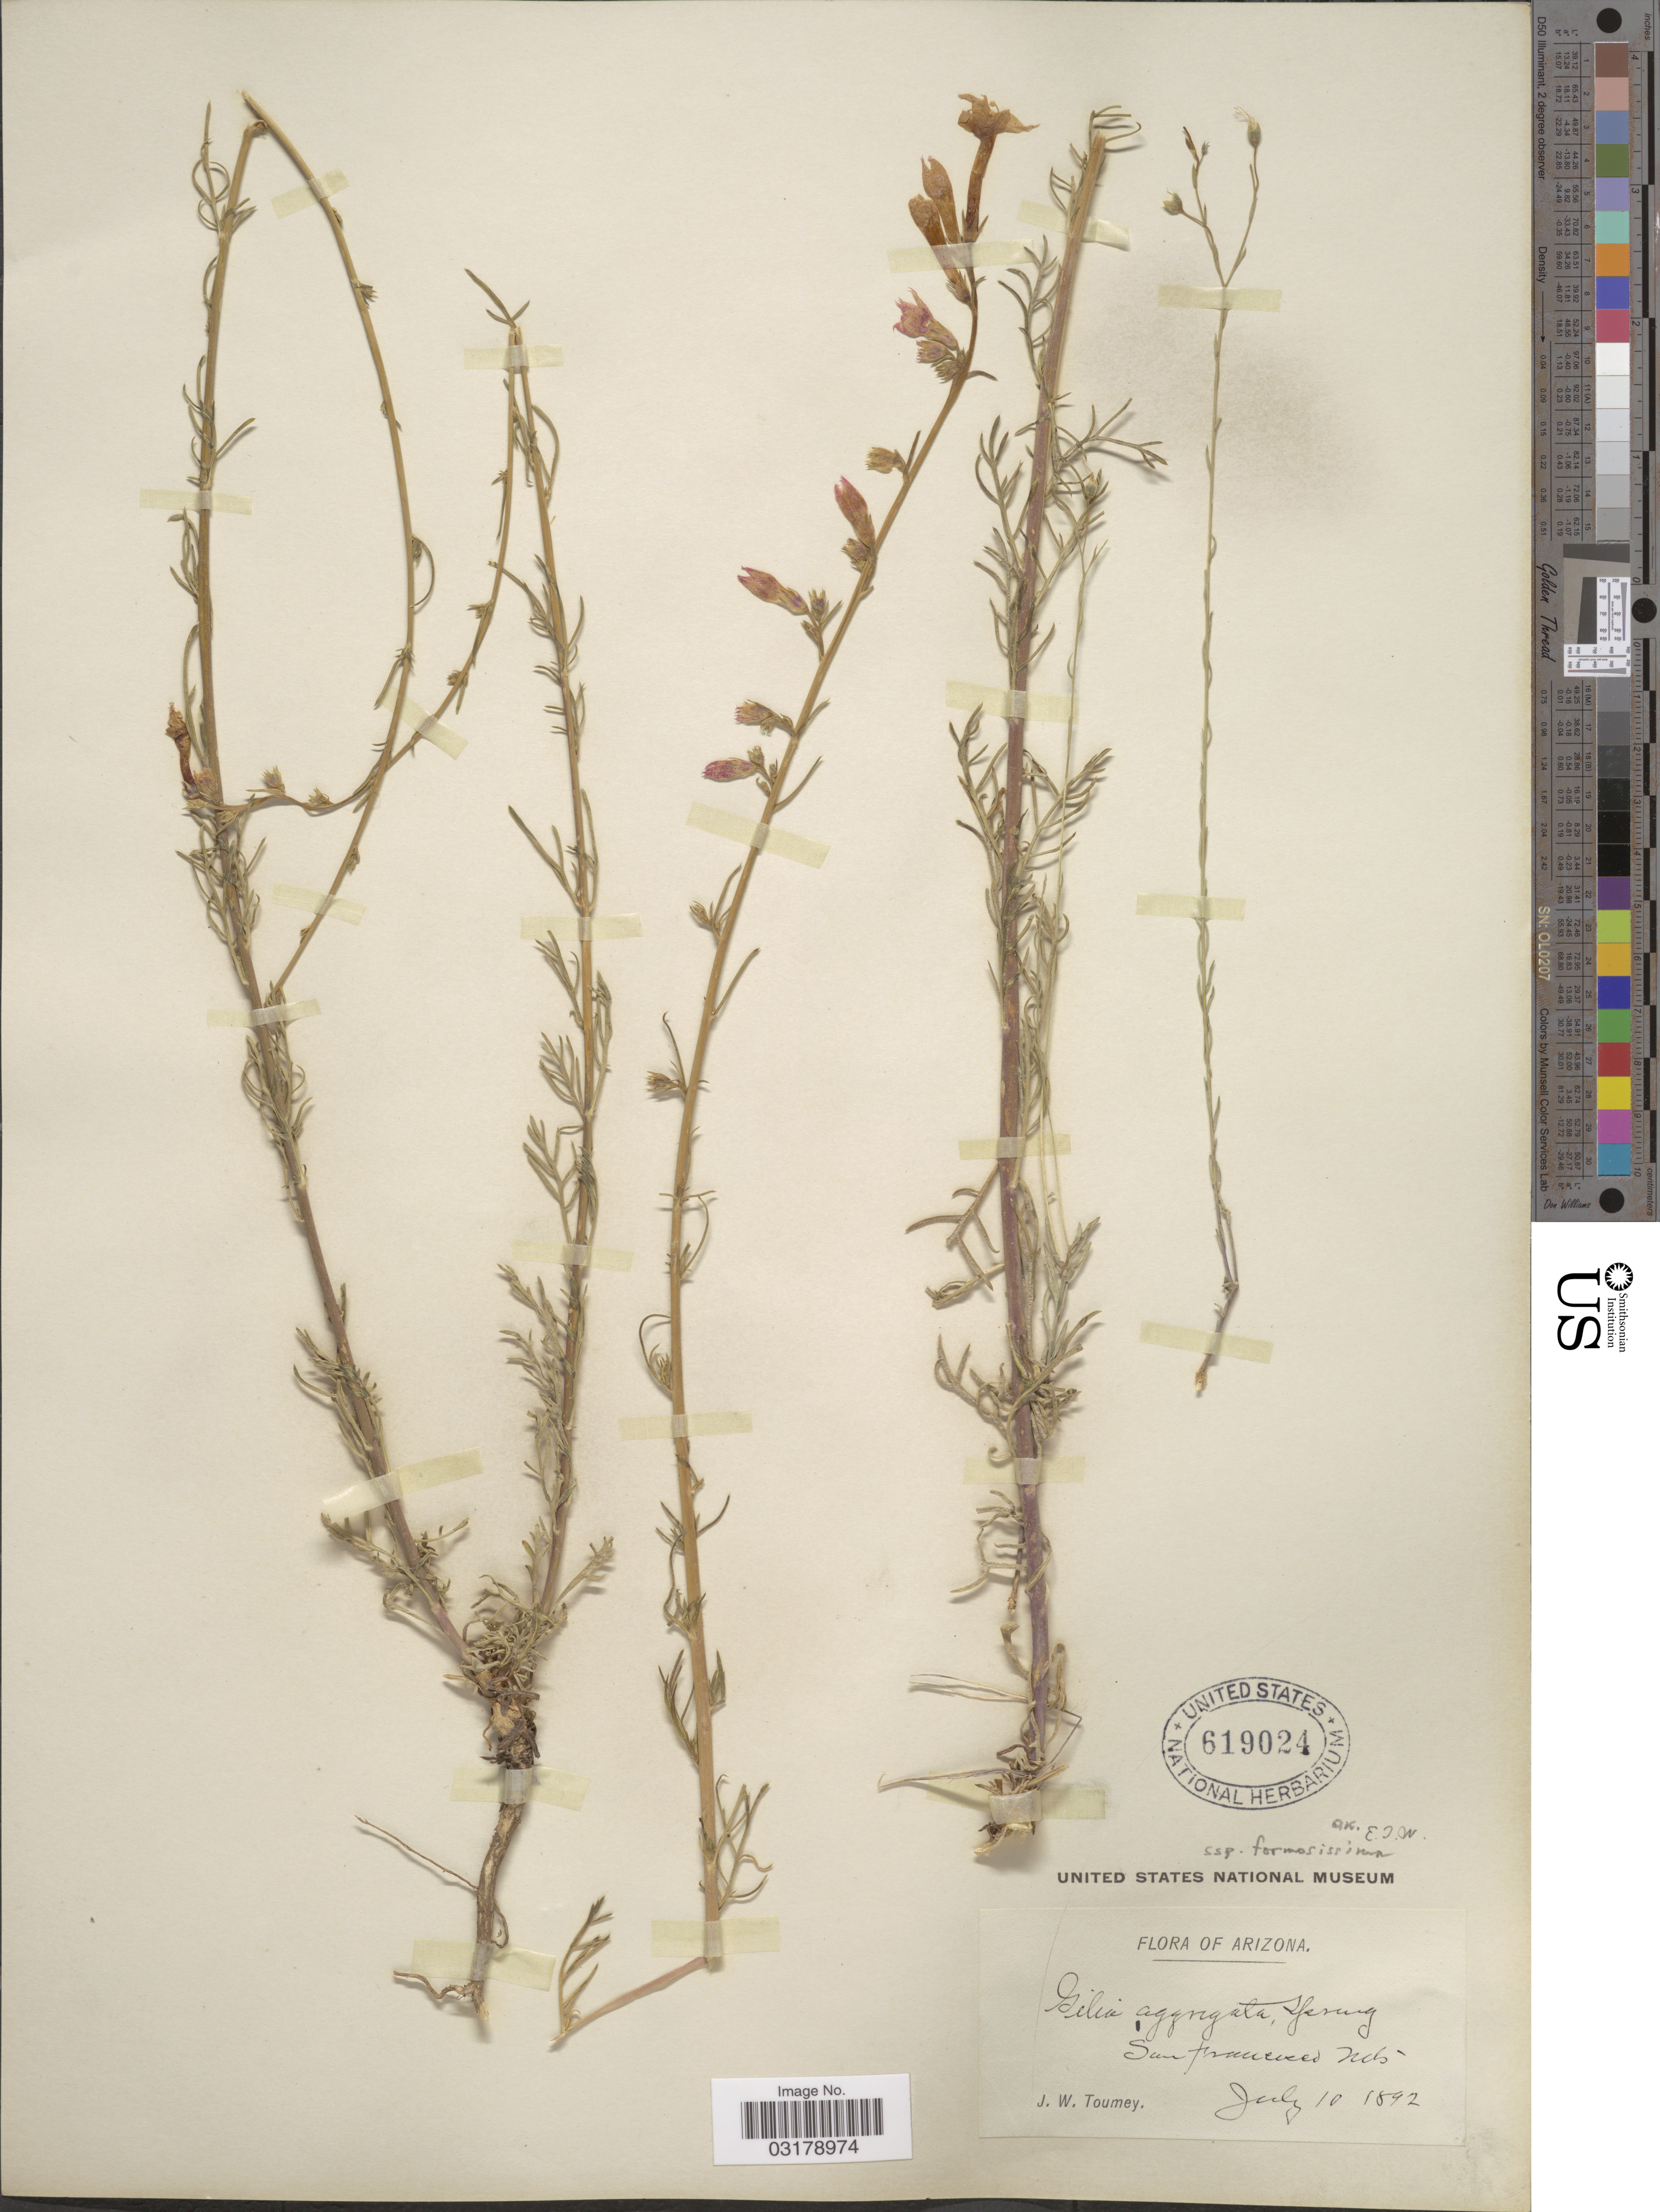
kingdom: Plantae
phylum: Tracheophyta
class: Magnoliopsida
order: Ericales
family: Polemoniaceae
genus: Ipomopsis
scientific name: Ipomopsis aggregata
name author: (Pursh) V.E. Grant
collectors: J. W. Toumey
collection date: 1892-07-10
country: United States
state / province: Arizona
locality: San Francisco Mts.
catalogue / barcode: US 619024